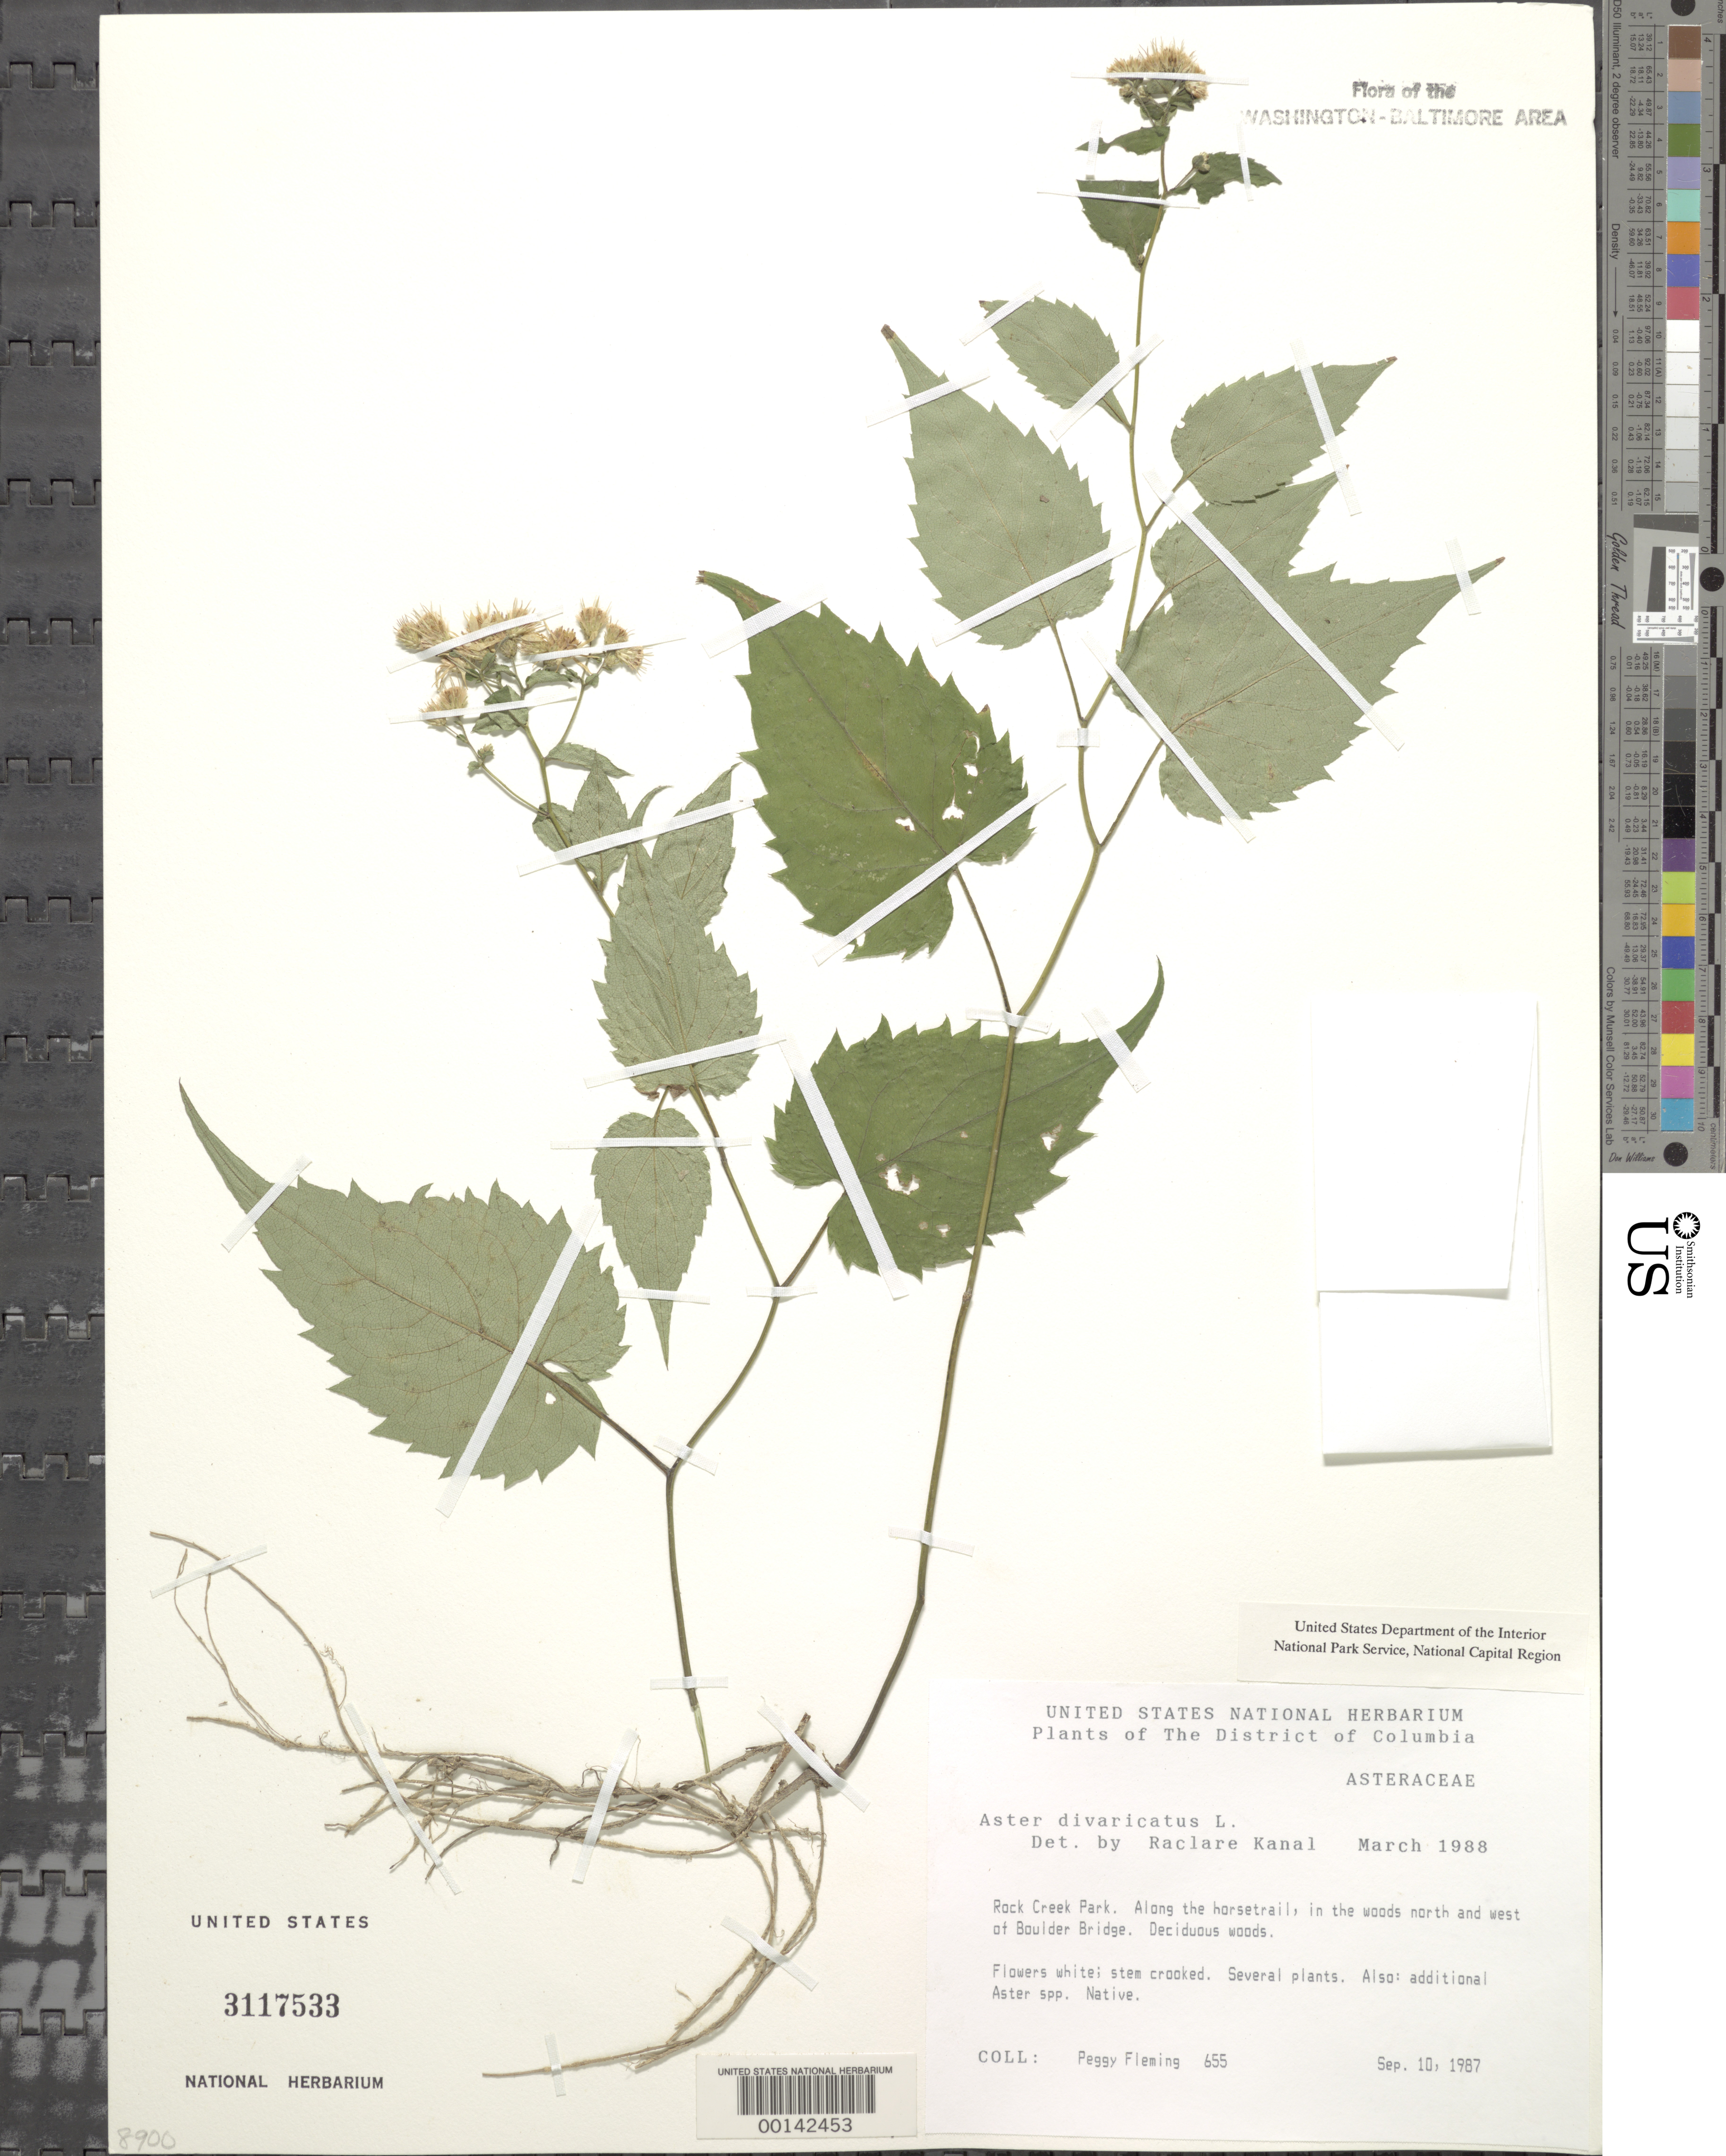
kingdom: Plantae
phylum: Tracheophyta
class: Magnoliopsida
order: Asterales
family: Asteraceae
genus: Eurybia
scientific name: Eurybia divaricata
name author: (L.) G.L. Nesom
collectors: P. Fleming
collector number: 655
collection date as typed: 10 Sep 1987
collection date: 1987-09-10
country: United States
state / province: District of Columbia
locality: Rock Creek Park. Along the horsetrail, in the woods north and west of Boulder Bridge. Rock Creek Park & vicinity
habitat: Deciduous woods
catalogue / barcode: US 3117533